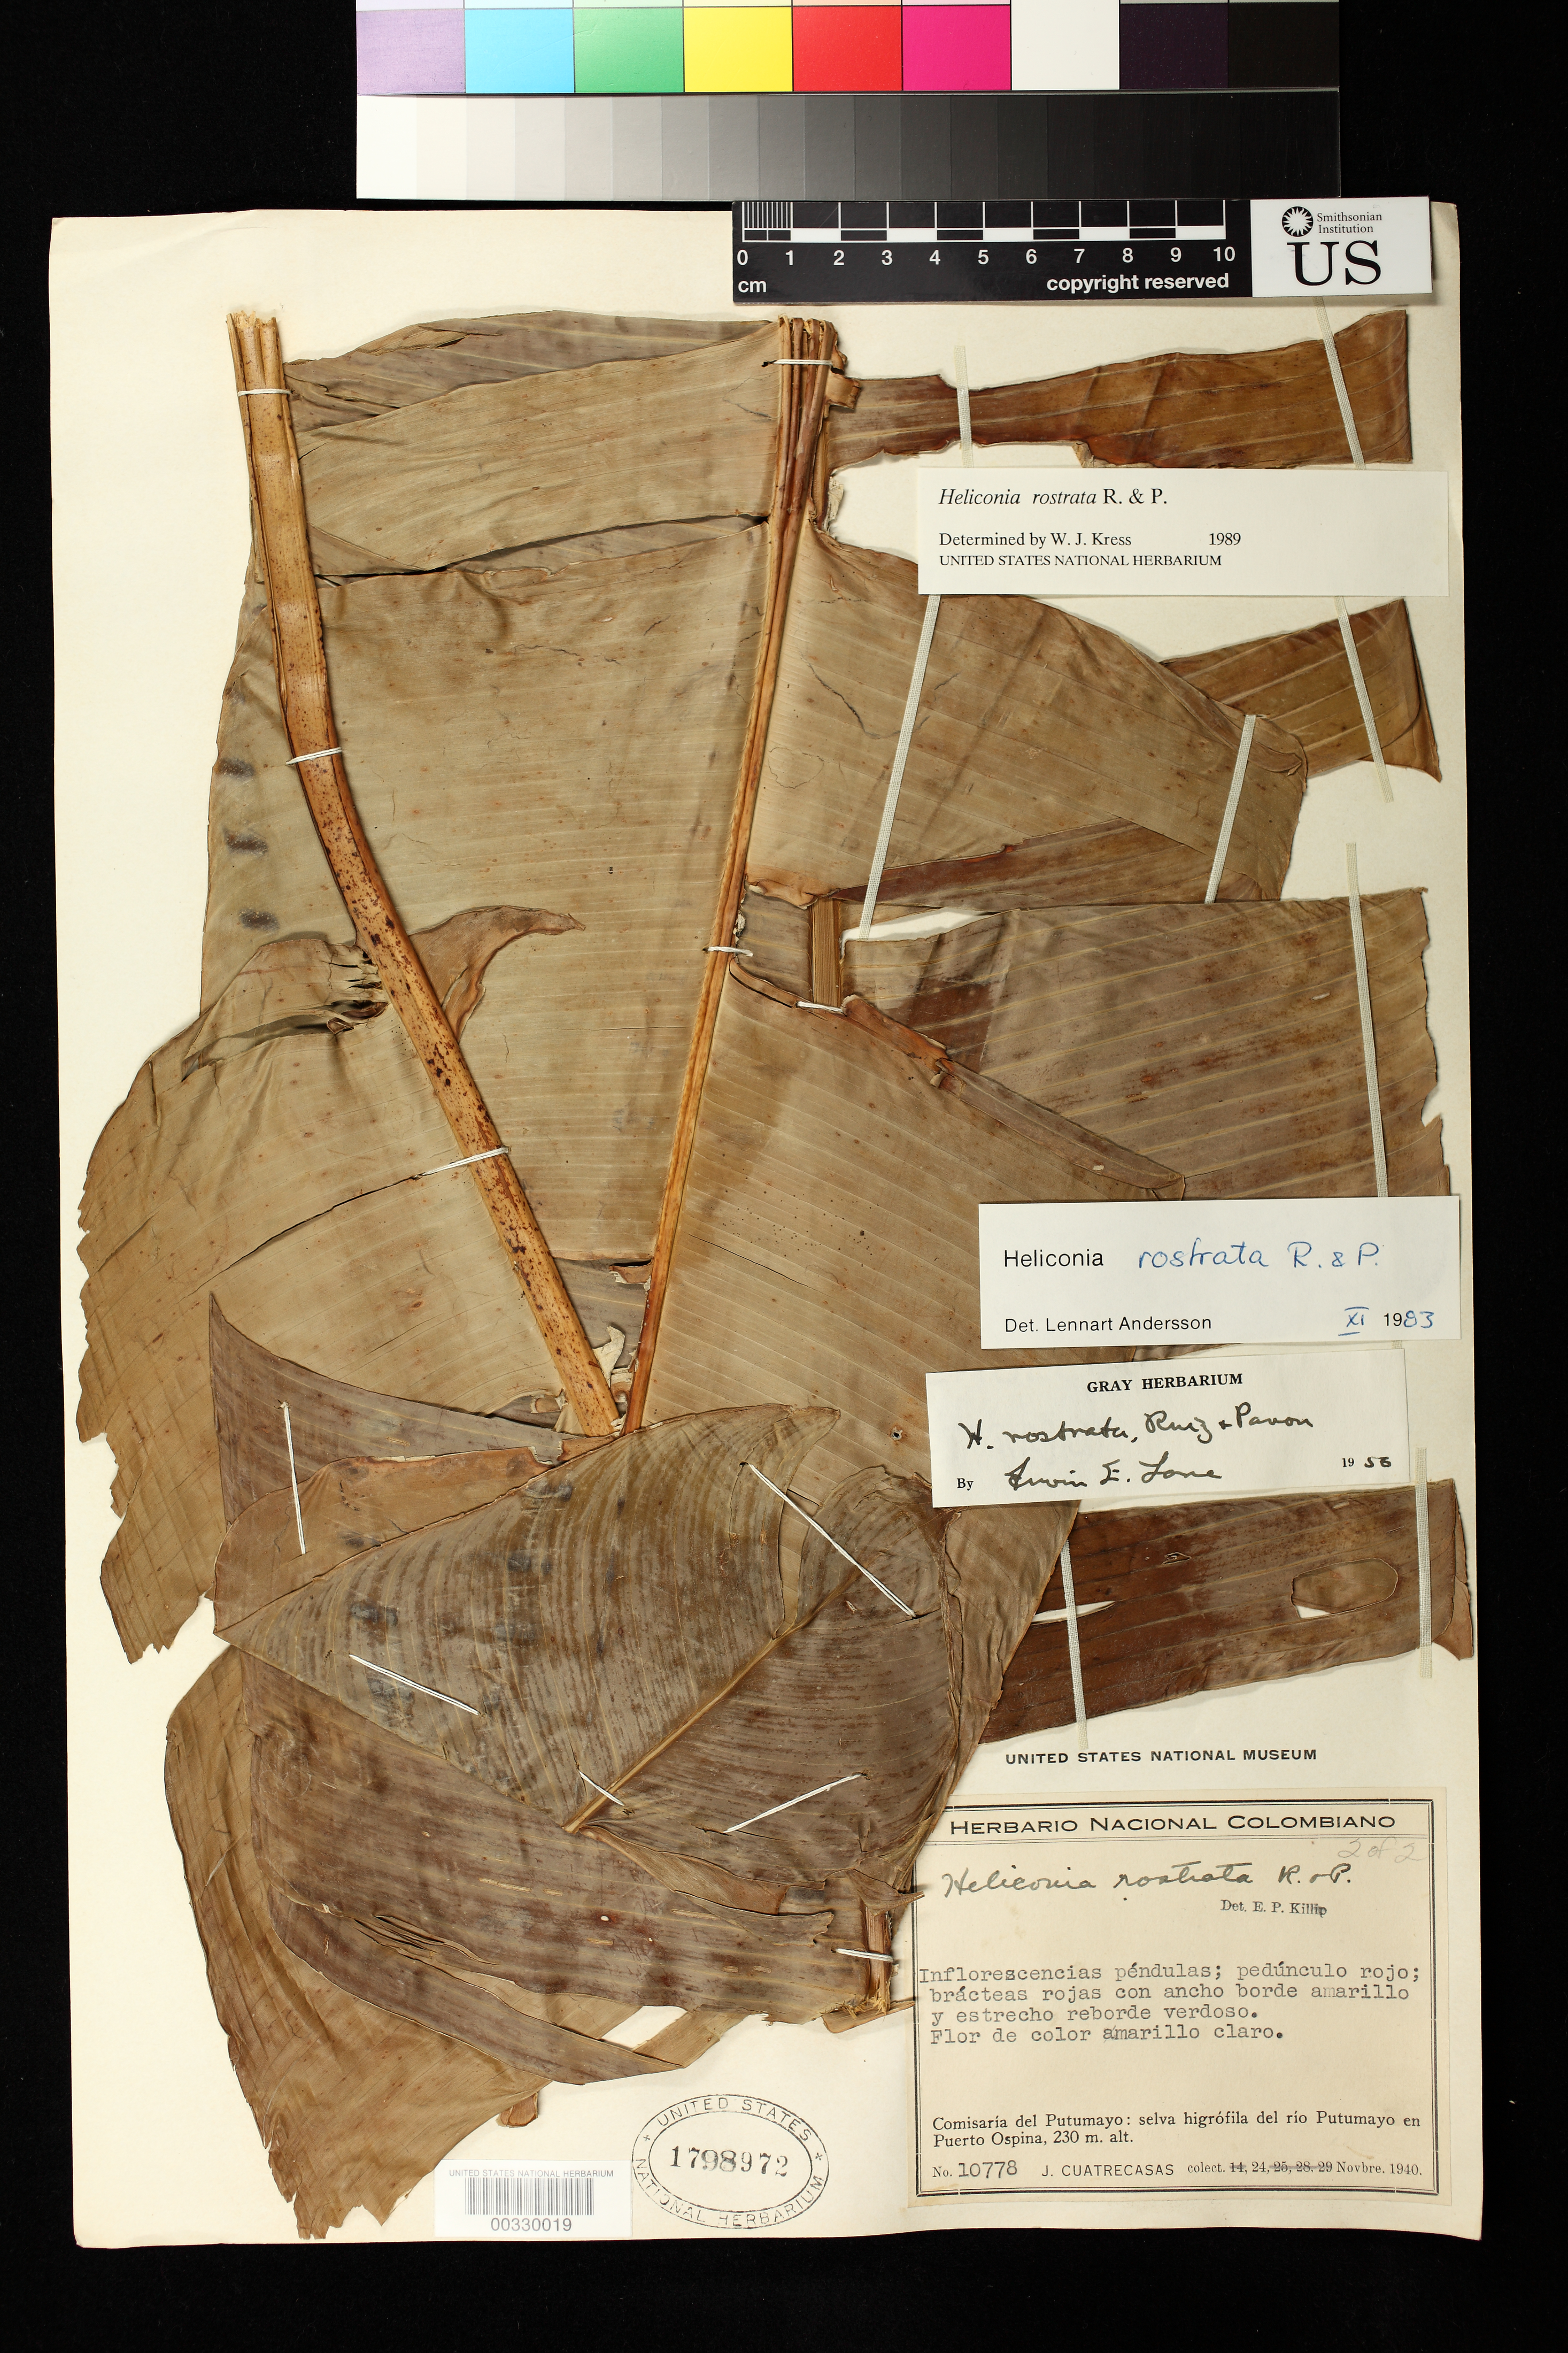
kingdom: Plantae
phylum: Tracheophyta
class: Liliopsida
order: Zingiberales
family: Heliconiaceae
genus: Heliconia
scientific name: Heliconia rostrata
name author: Ruiz & Pav.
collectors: J. Cuatrecasas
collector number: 10778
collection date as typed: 24 Nov 1940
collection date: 1940-11-24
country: Colombia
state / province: Putumayo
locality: Rio Putumayo in Puerto Ospina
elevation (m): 230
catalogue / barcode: US 1798972